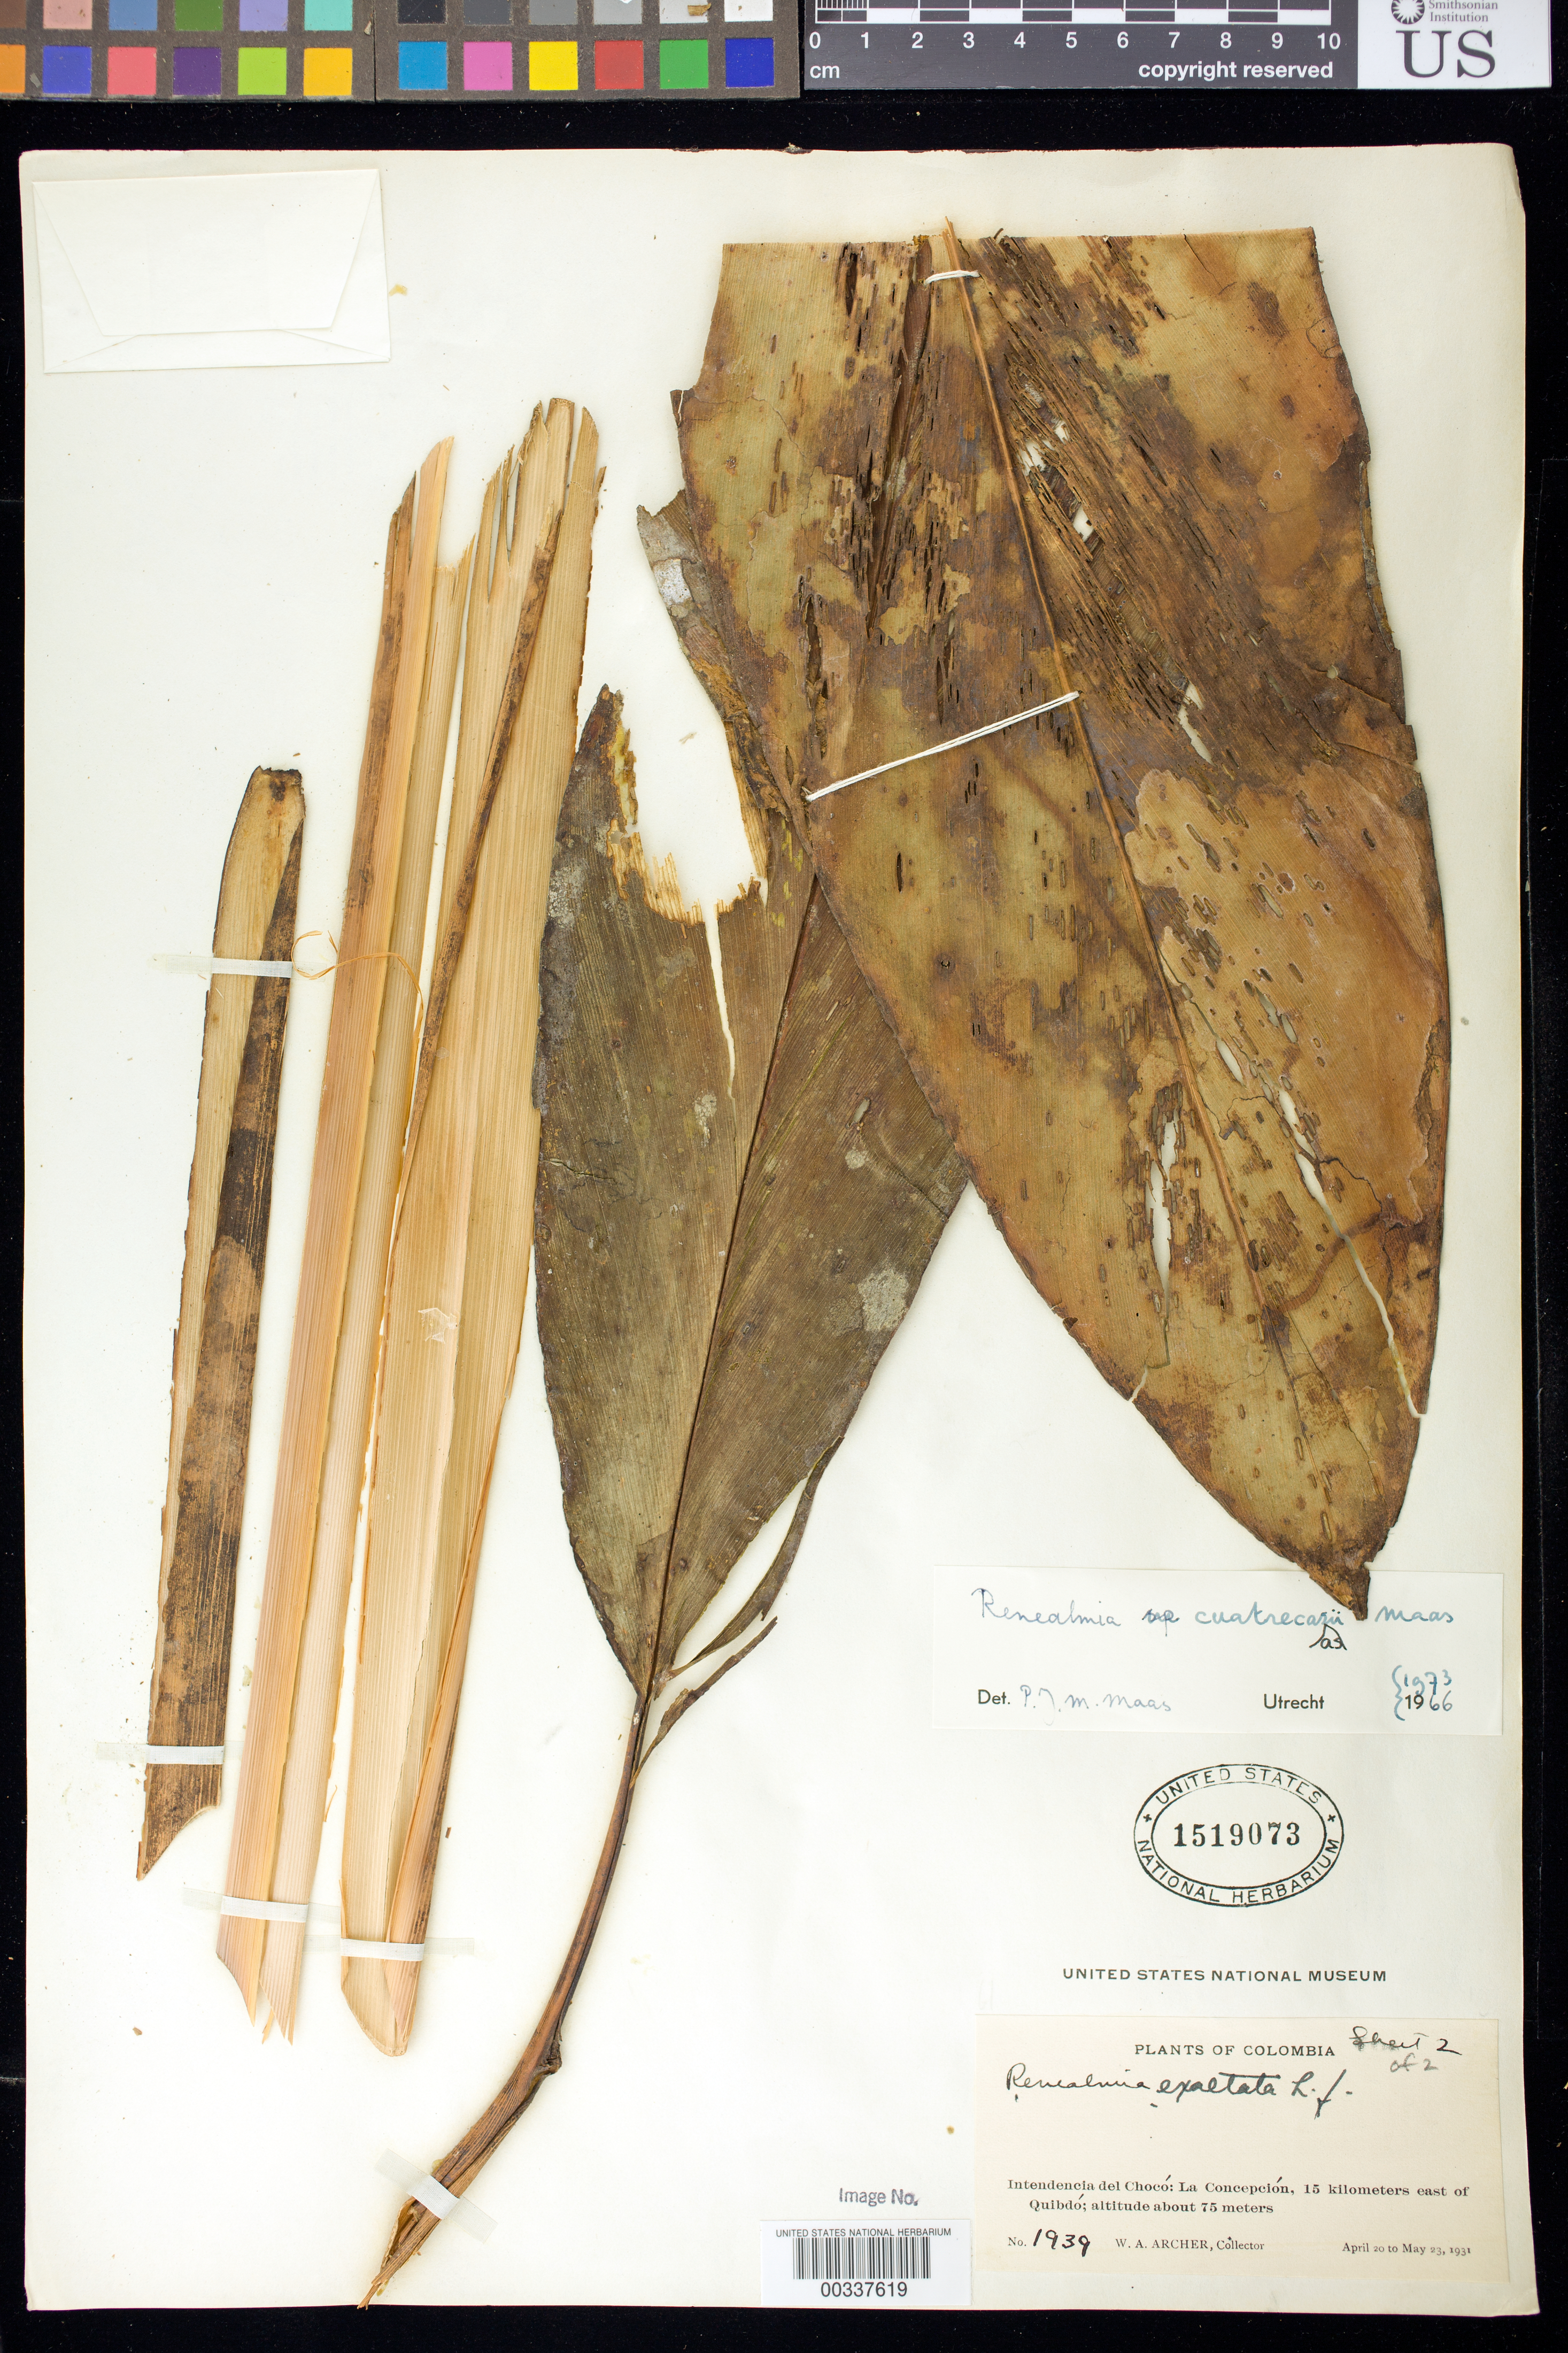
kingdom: Plantae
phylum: Tracheophyta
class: Liliopsida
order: Zingiberales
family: Zingiberaceae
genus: Renealmia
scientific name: Renealmia cuatrecasasii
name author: Maas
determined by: Maas, Paul J. M.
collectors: W. A. Archer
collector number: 1939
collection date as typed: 20 Apr 1931 to 23 May 1931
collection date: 1931-04-20/1931-05-23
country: Colombia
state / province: Chocó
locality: La Concepcion, 15 km E of Quibdo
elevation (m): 75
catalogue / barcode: US 1519073